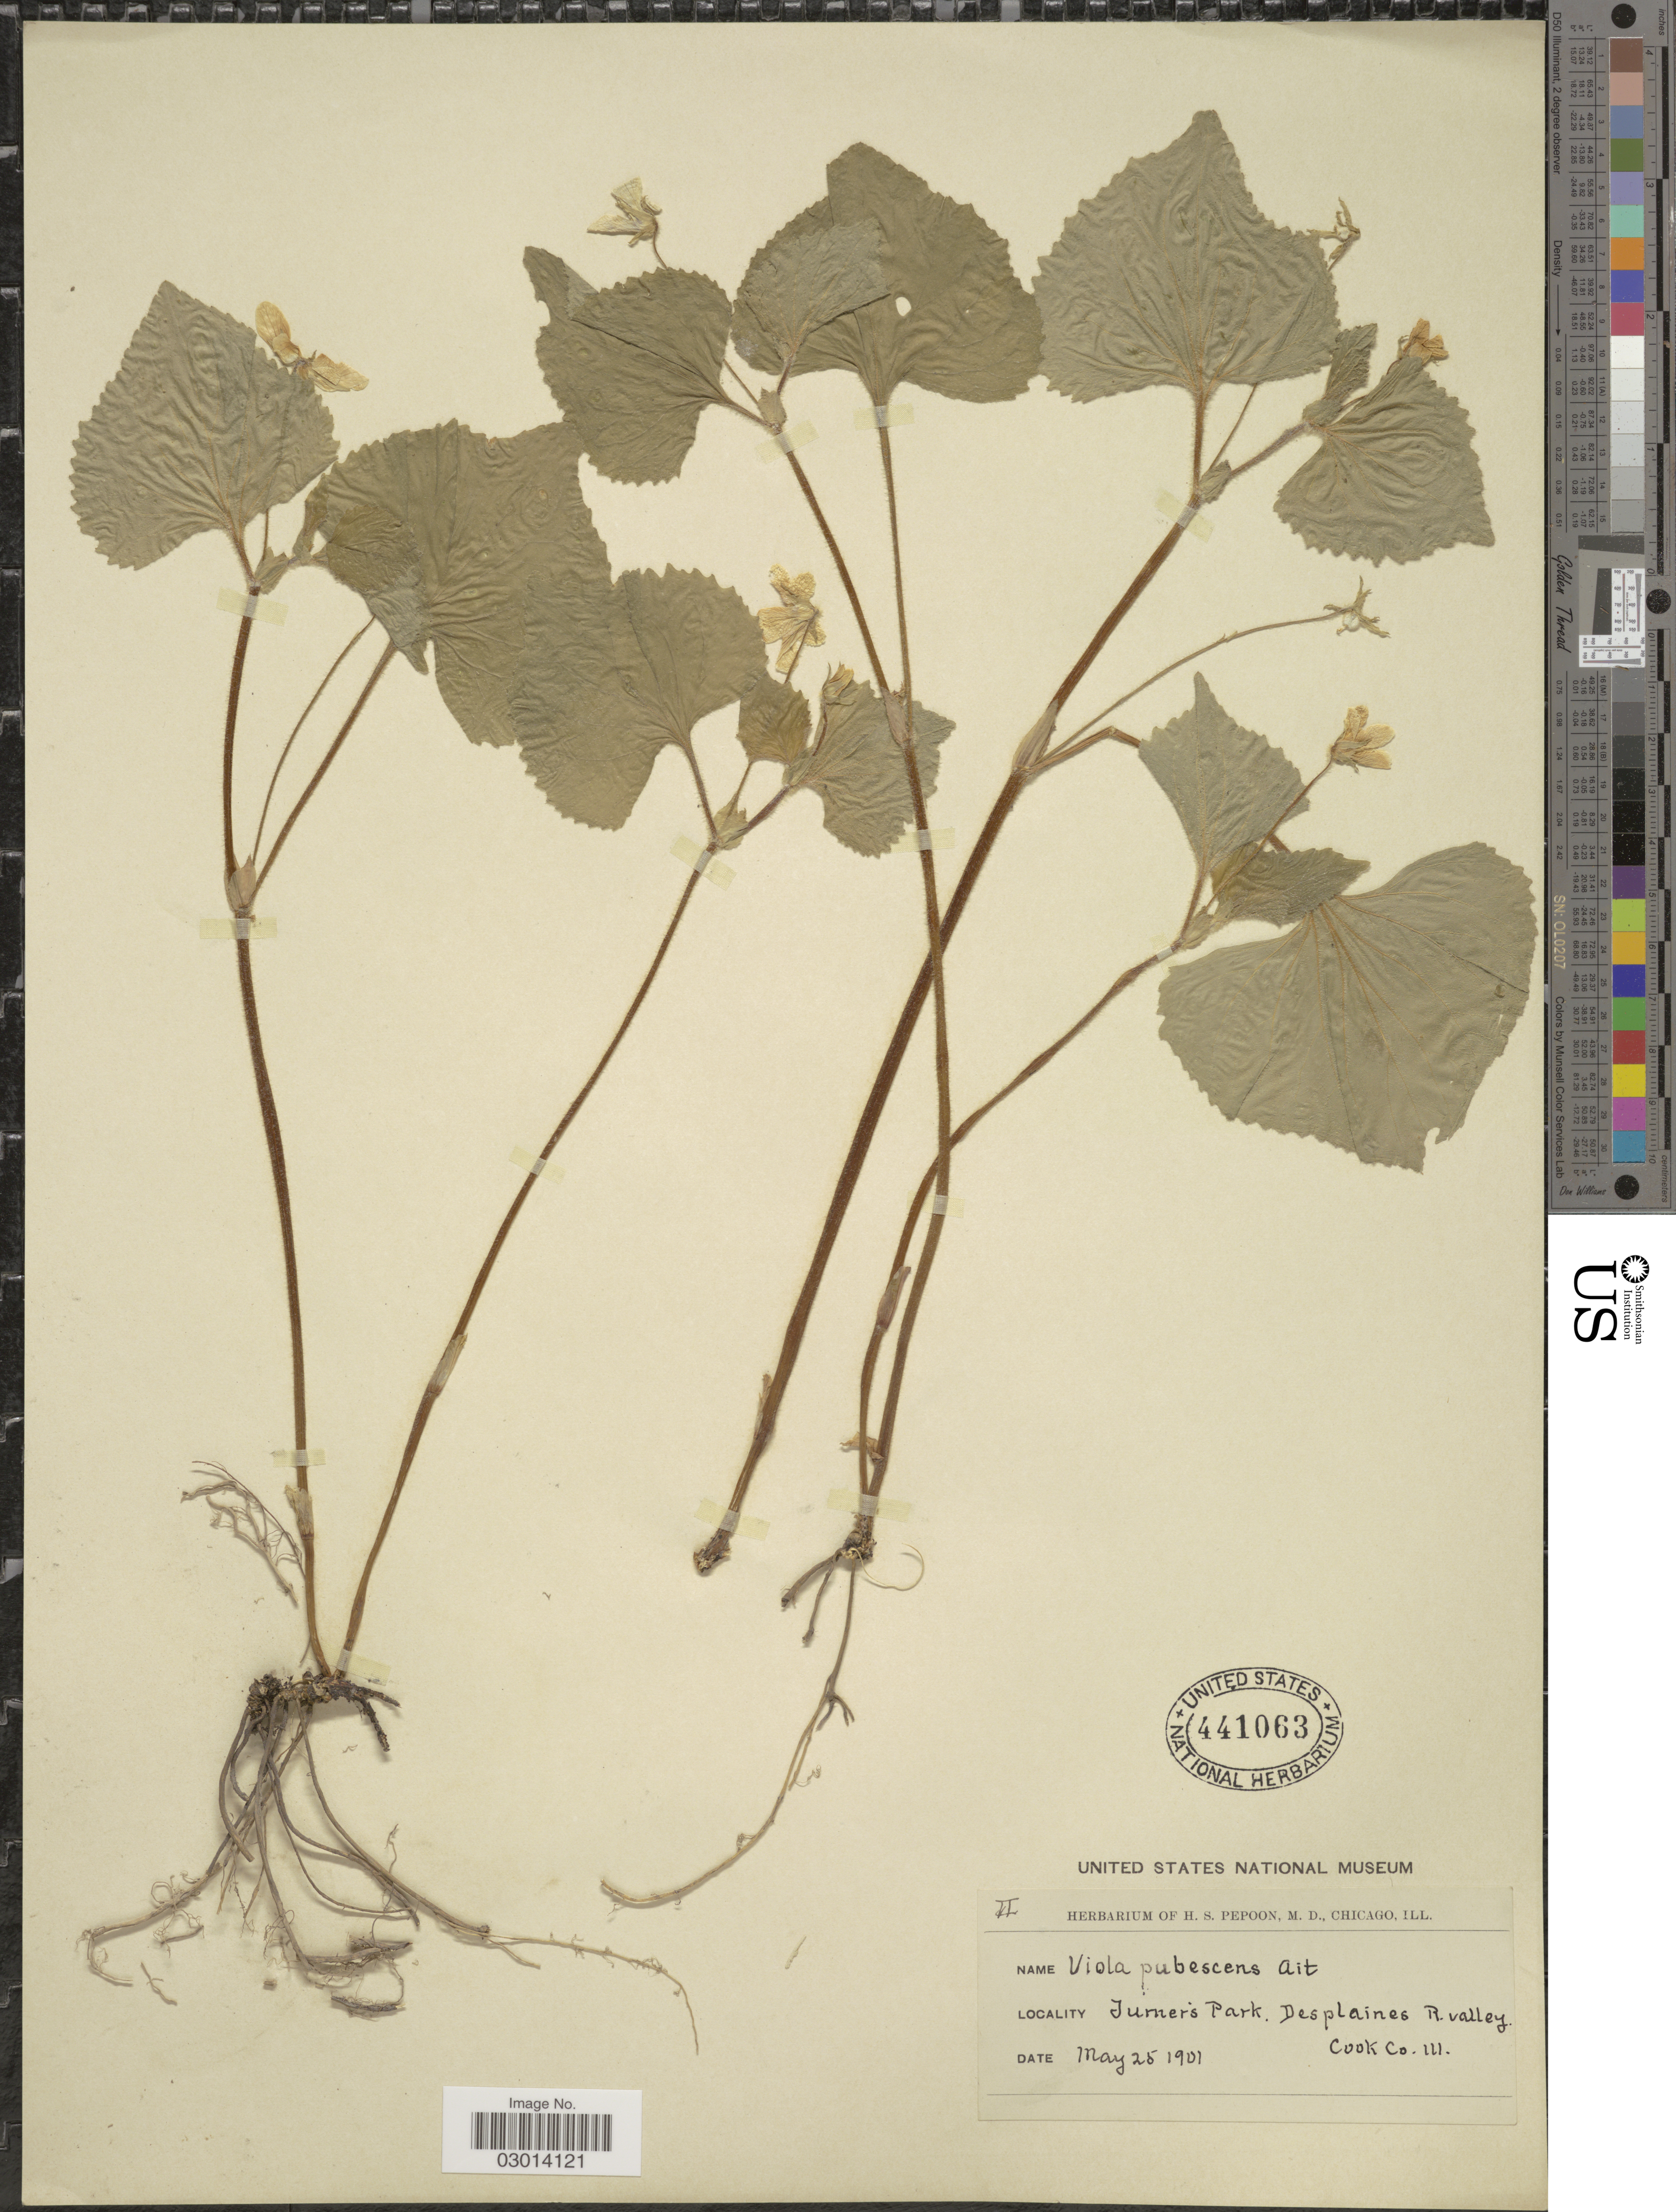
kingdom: Plantae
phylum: Tracheophyta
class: Magnoliopsida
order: Malpighiales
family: Violaceae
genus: Viola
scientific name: Viola pubescens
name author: Aiton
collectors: ex herb. H. S. Pepoon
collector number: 2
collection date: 1901-05-25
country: United States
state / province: Illinois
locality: Jumer's Park, Desplaines R. Valley. Cook Co.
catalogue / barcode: US 441063